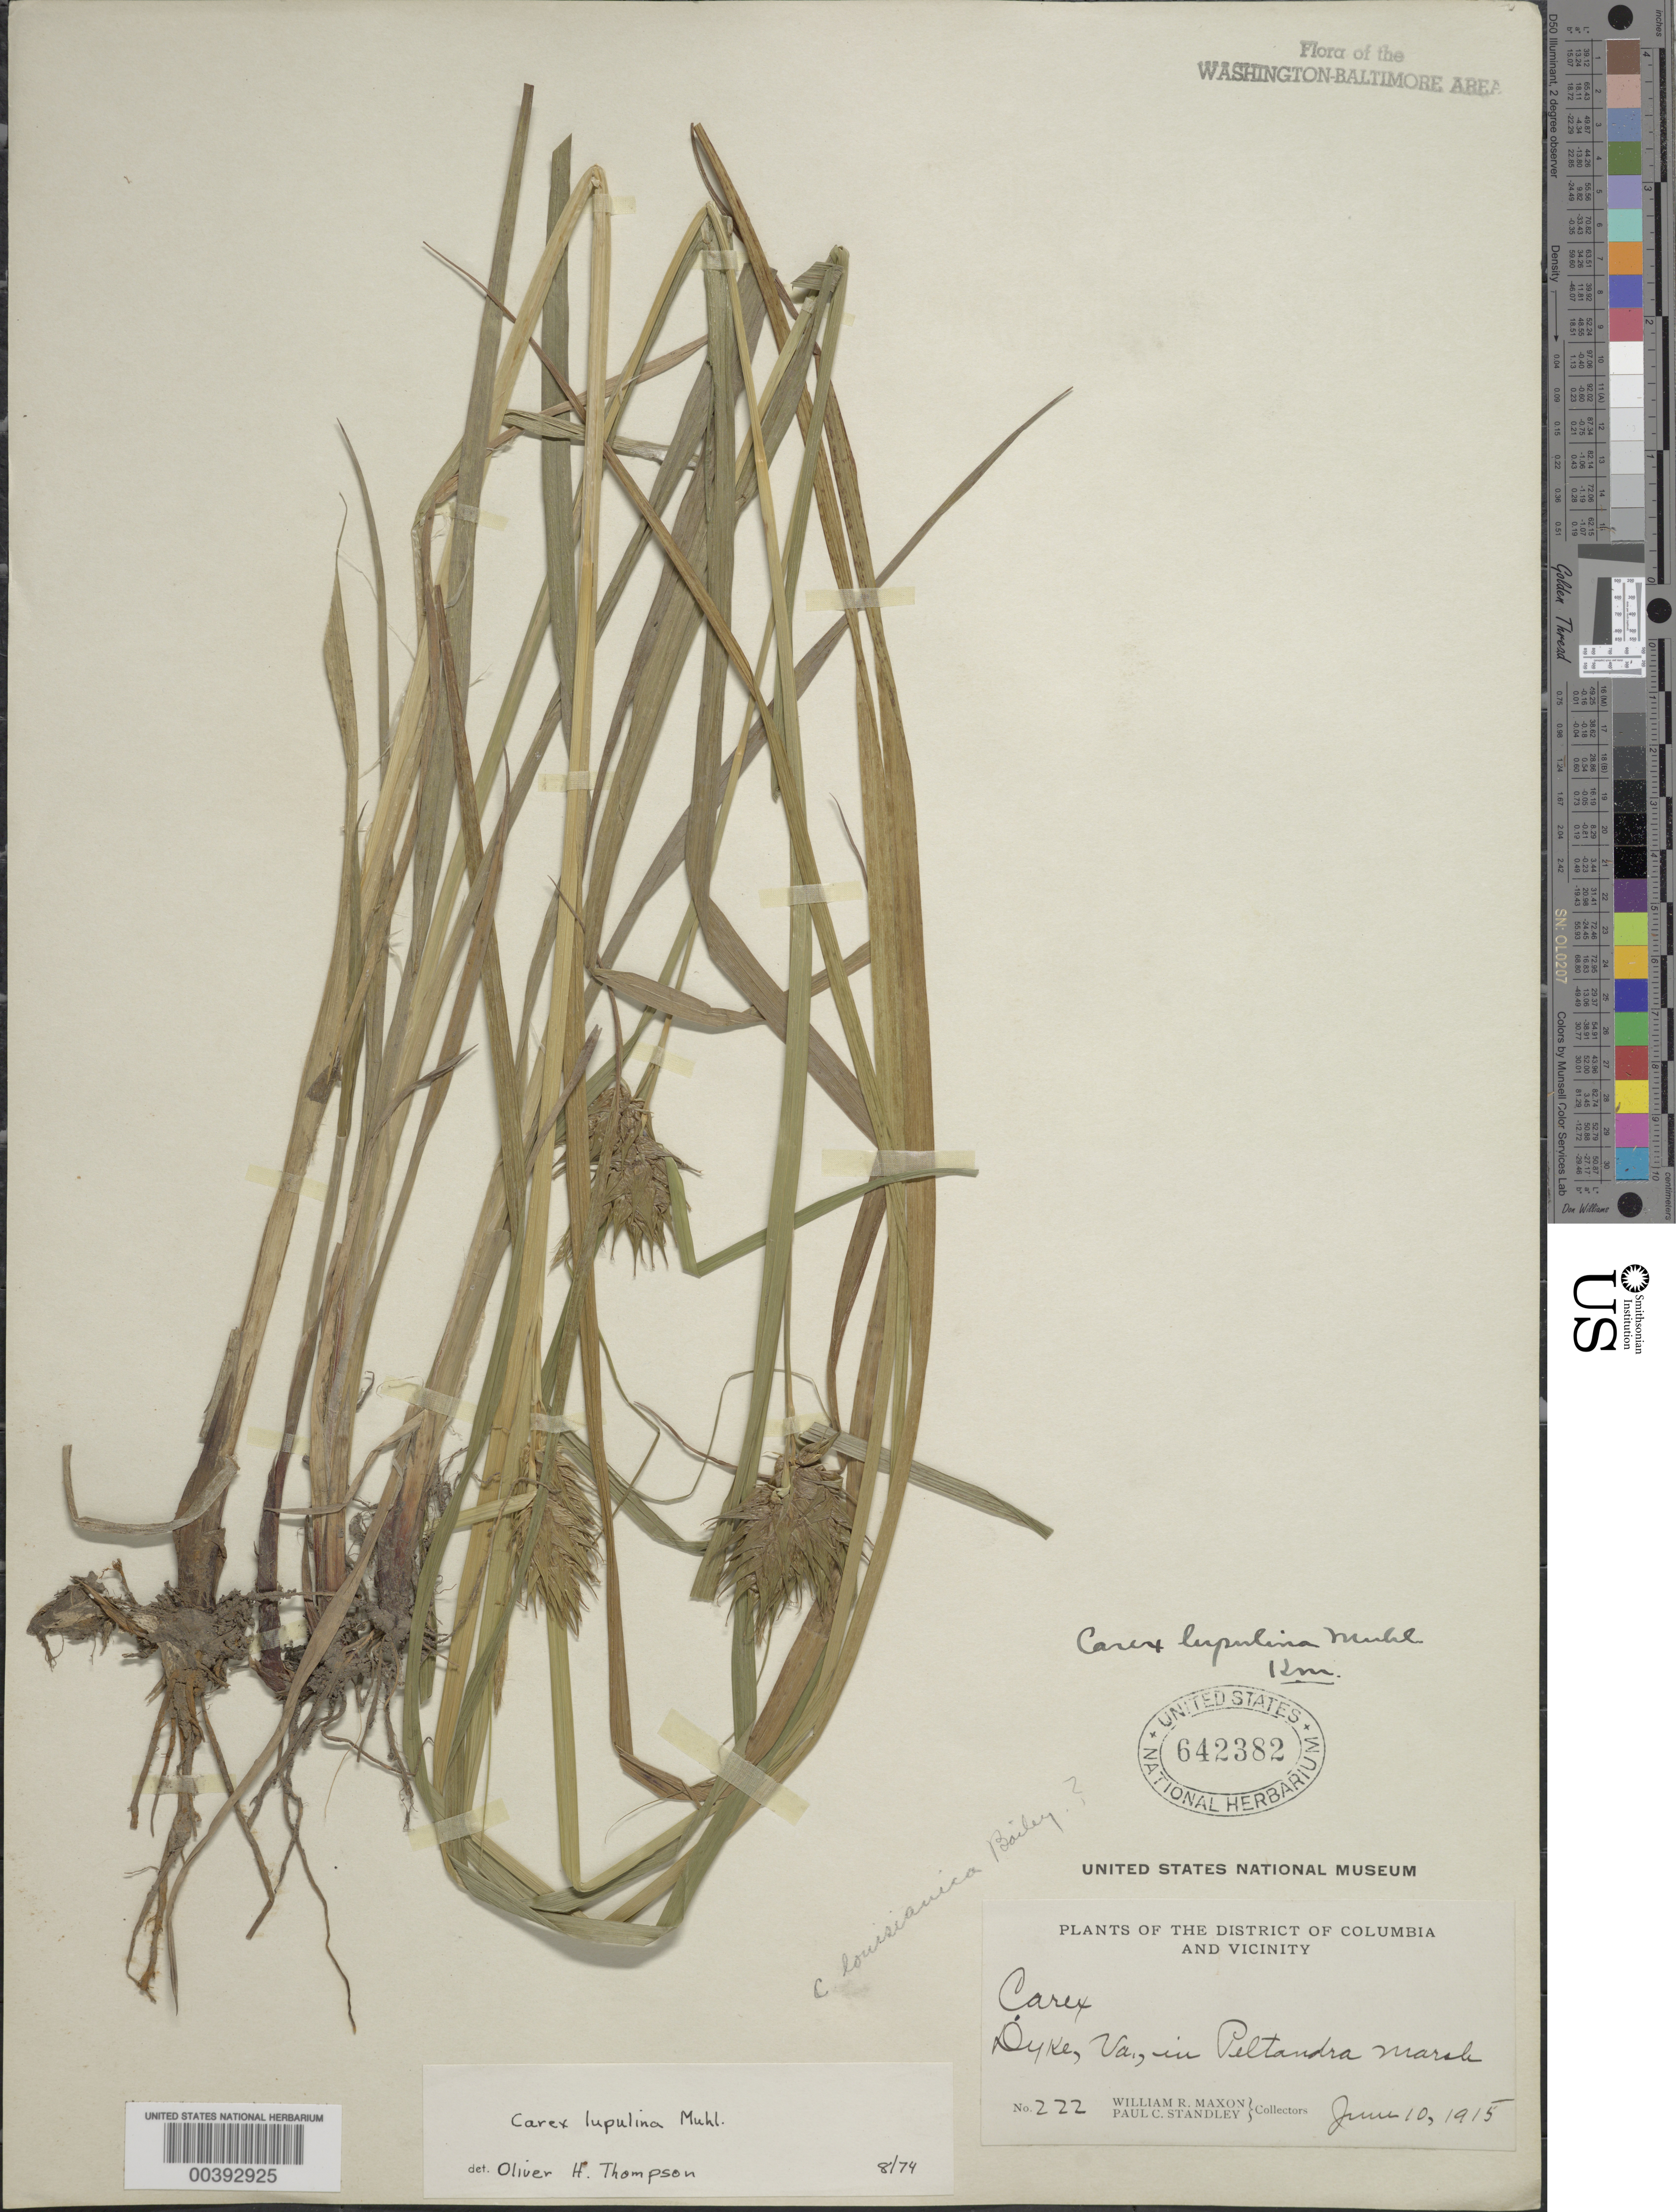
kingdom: Plantae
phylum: Tracheophyta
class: Liliopsida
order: Poales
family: Cyperaceae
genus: Carex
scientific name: Carex lupulina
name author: Muhl. ex Willd.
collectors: W. R. Maxon & P. C. Standley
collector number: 222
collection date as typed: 10 Jun 1915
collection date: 1915-06-10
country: United States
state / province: Virginia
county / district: Fairfax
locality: Dyke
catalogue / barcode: US 642382